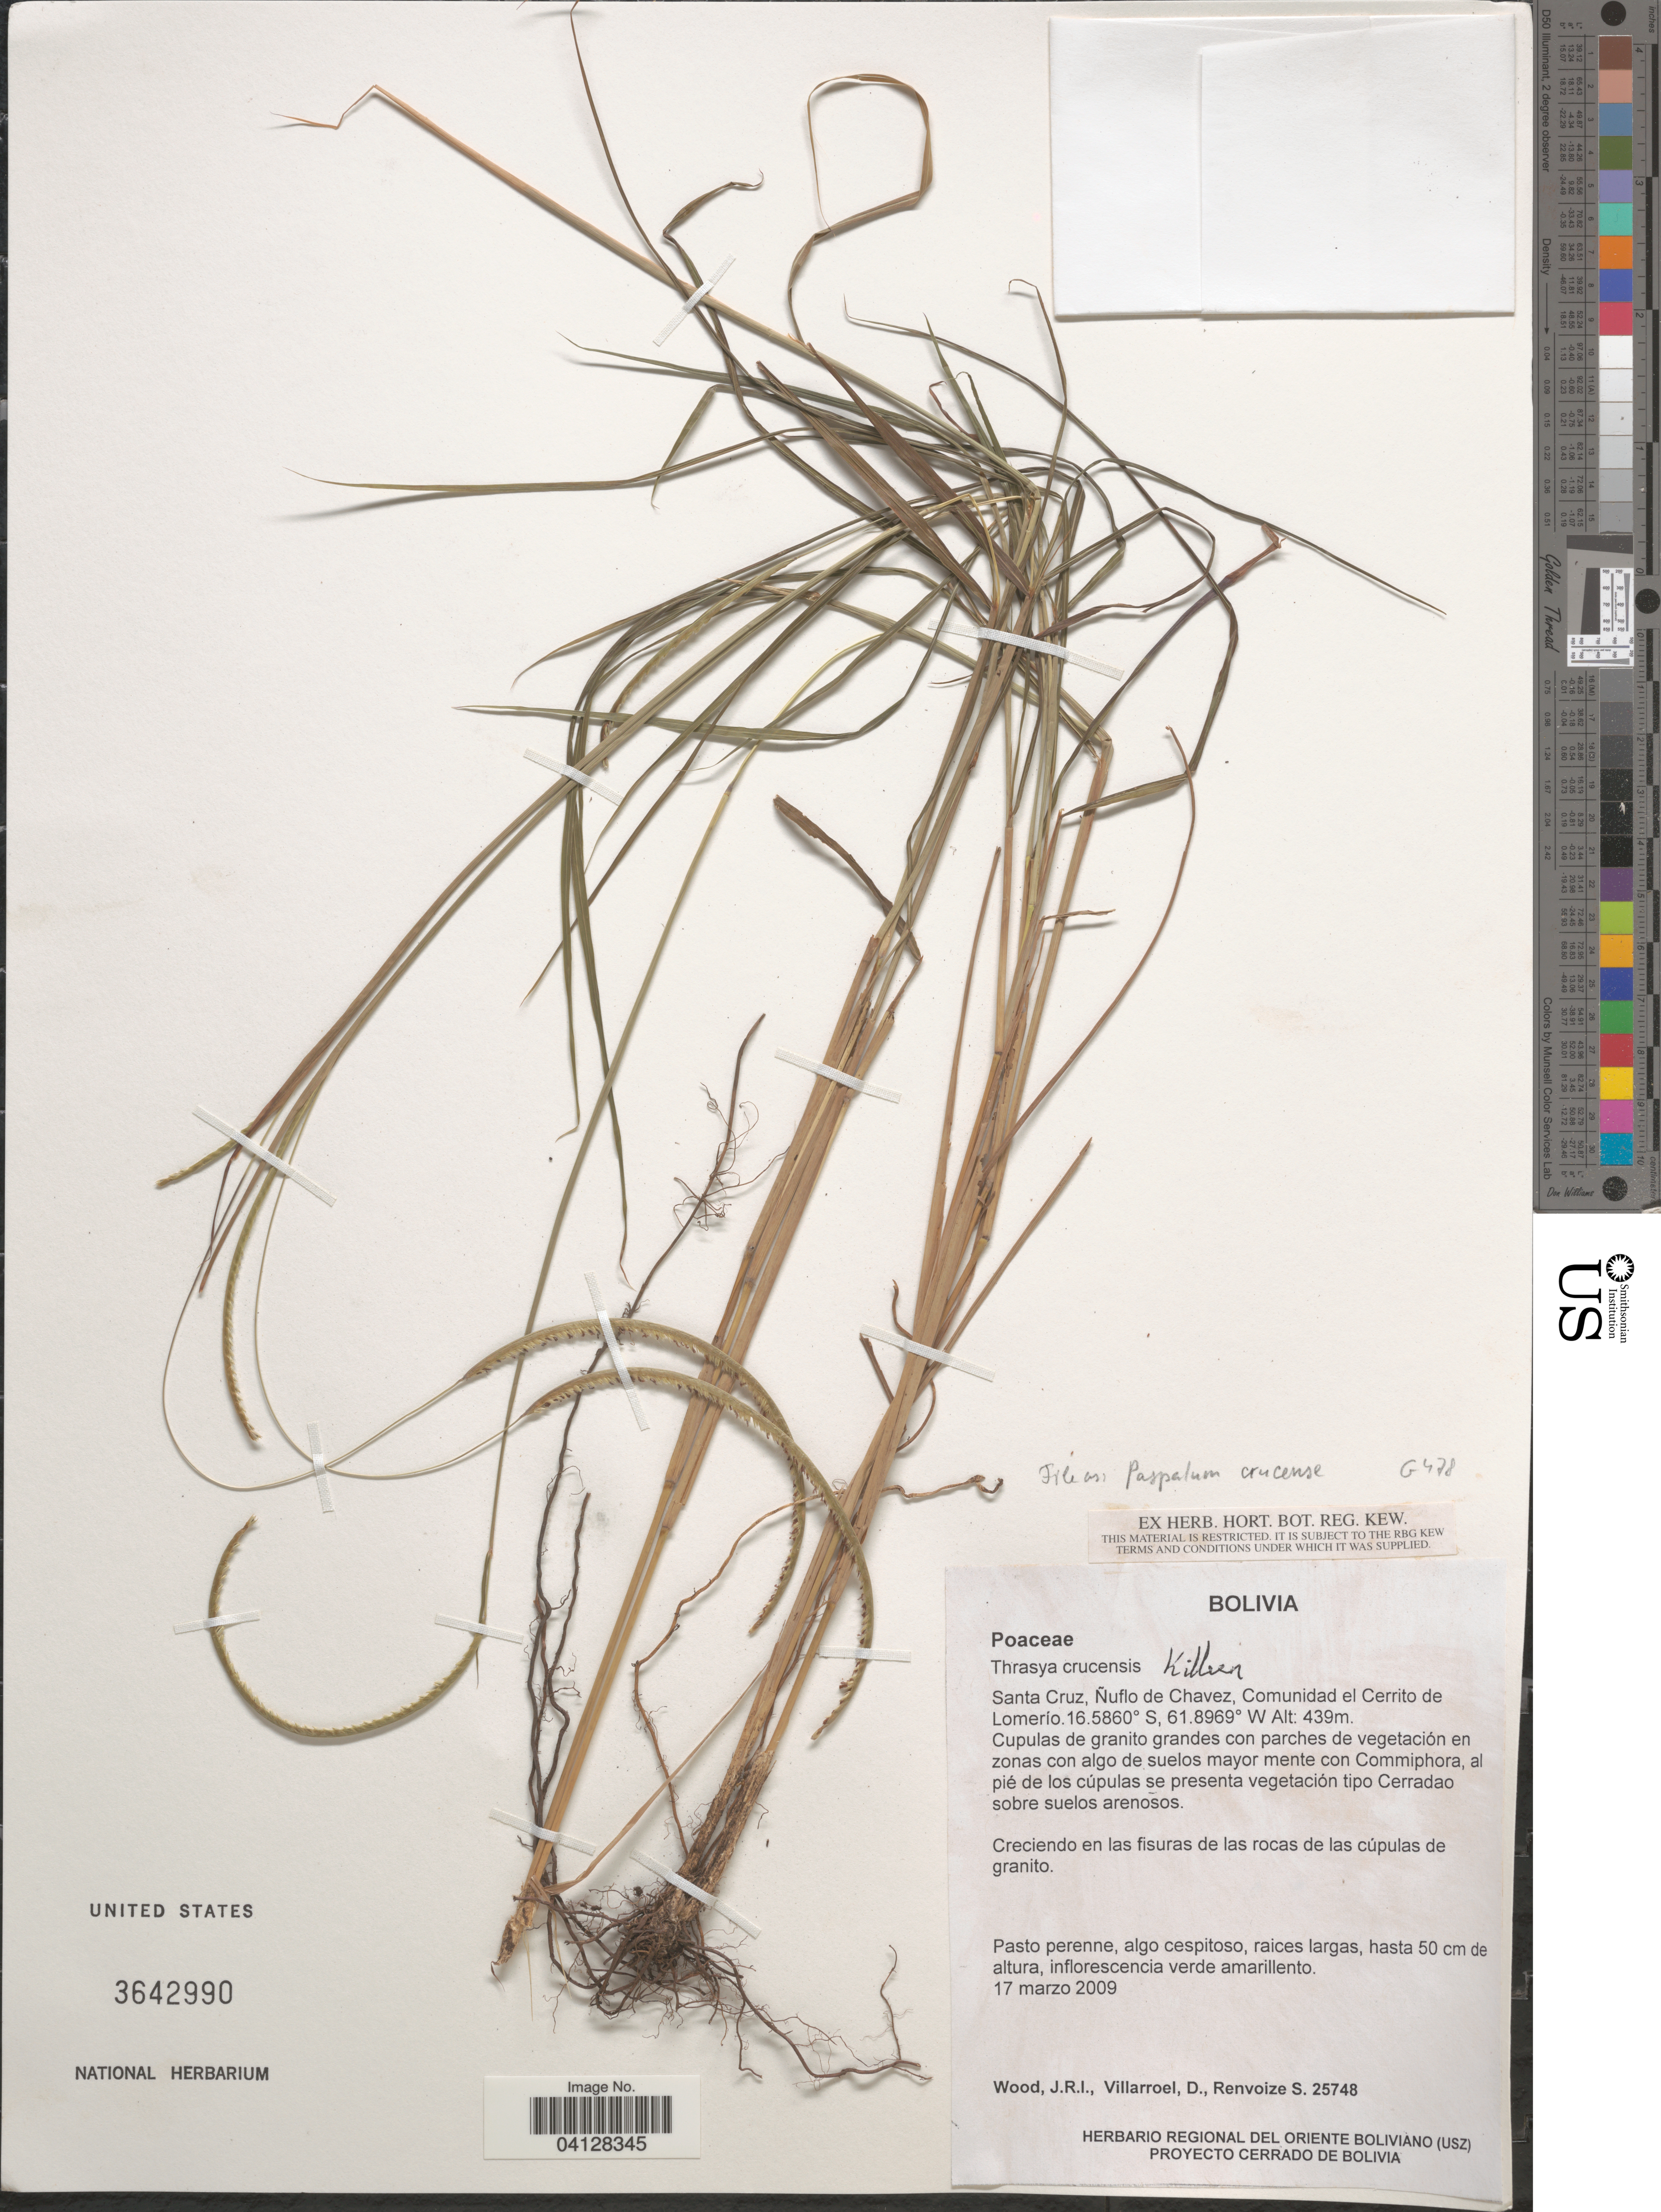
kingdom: Plantae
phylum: Tracheophyta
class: Liliopsida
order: Poales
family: Poaceae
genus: Thrasya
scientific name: Thrasya crucensis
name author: Killeen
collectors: J. R. I. Wood, D. Villarroel & S. A. Renvoize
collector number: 25748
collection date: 2009-03-17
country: Bolivia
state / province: Santa Cruz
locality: Ñuflo de Chavez, Comunidad el Cerrito de Lomerío.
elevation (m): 439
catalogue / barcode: US 3642990